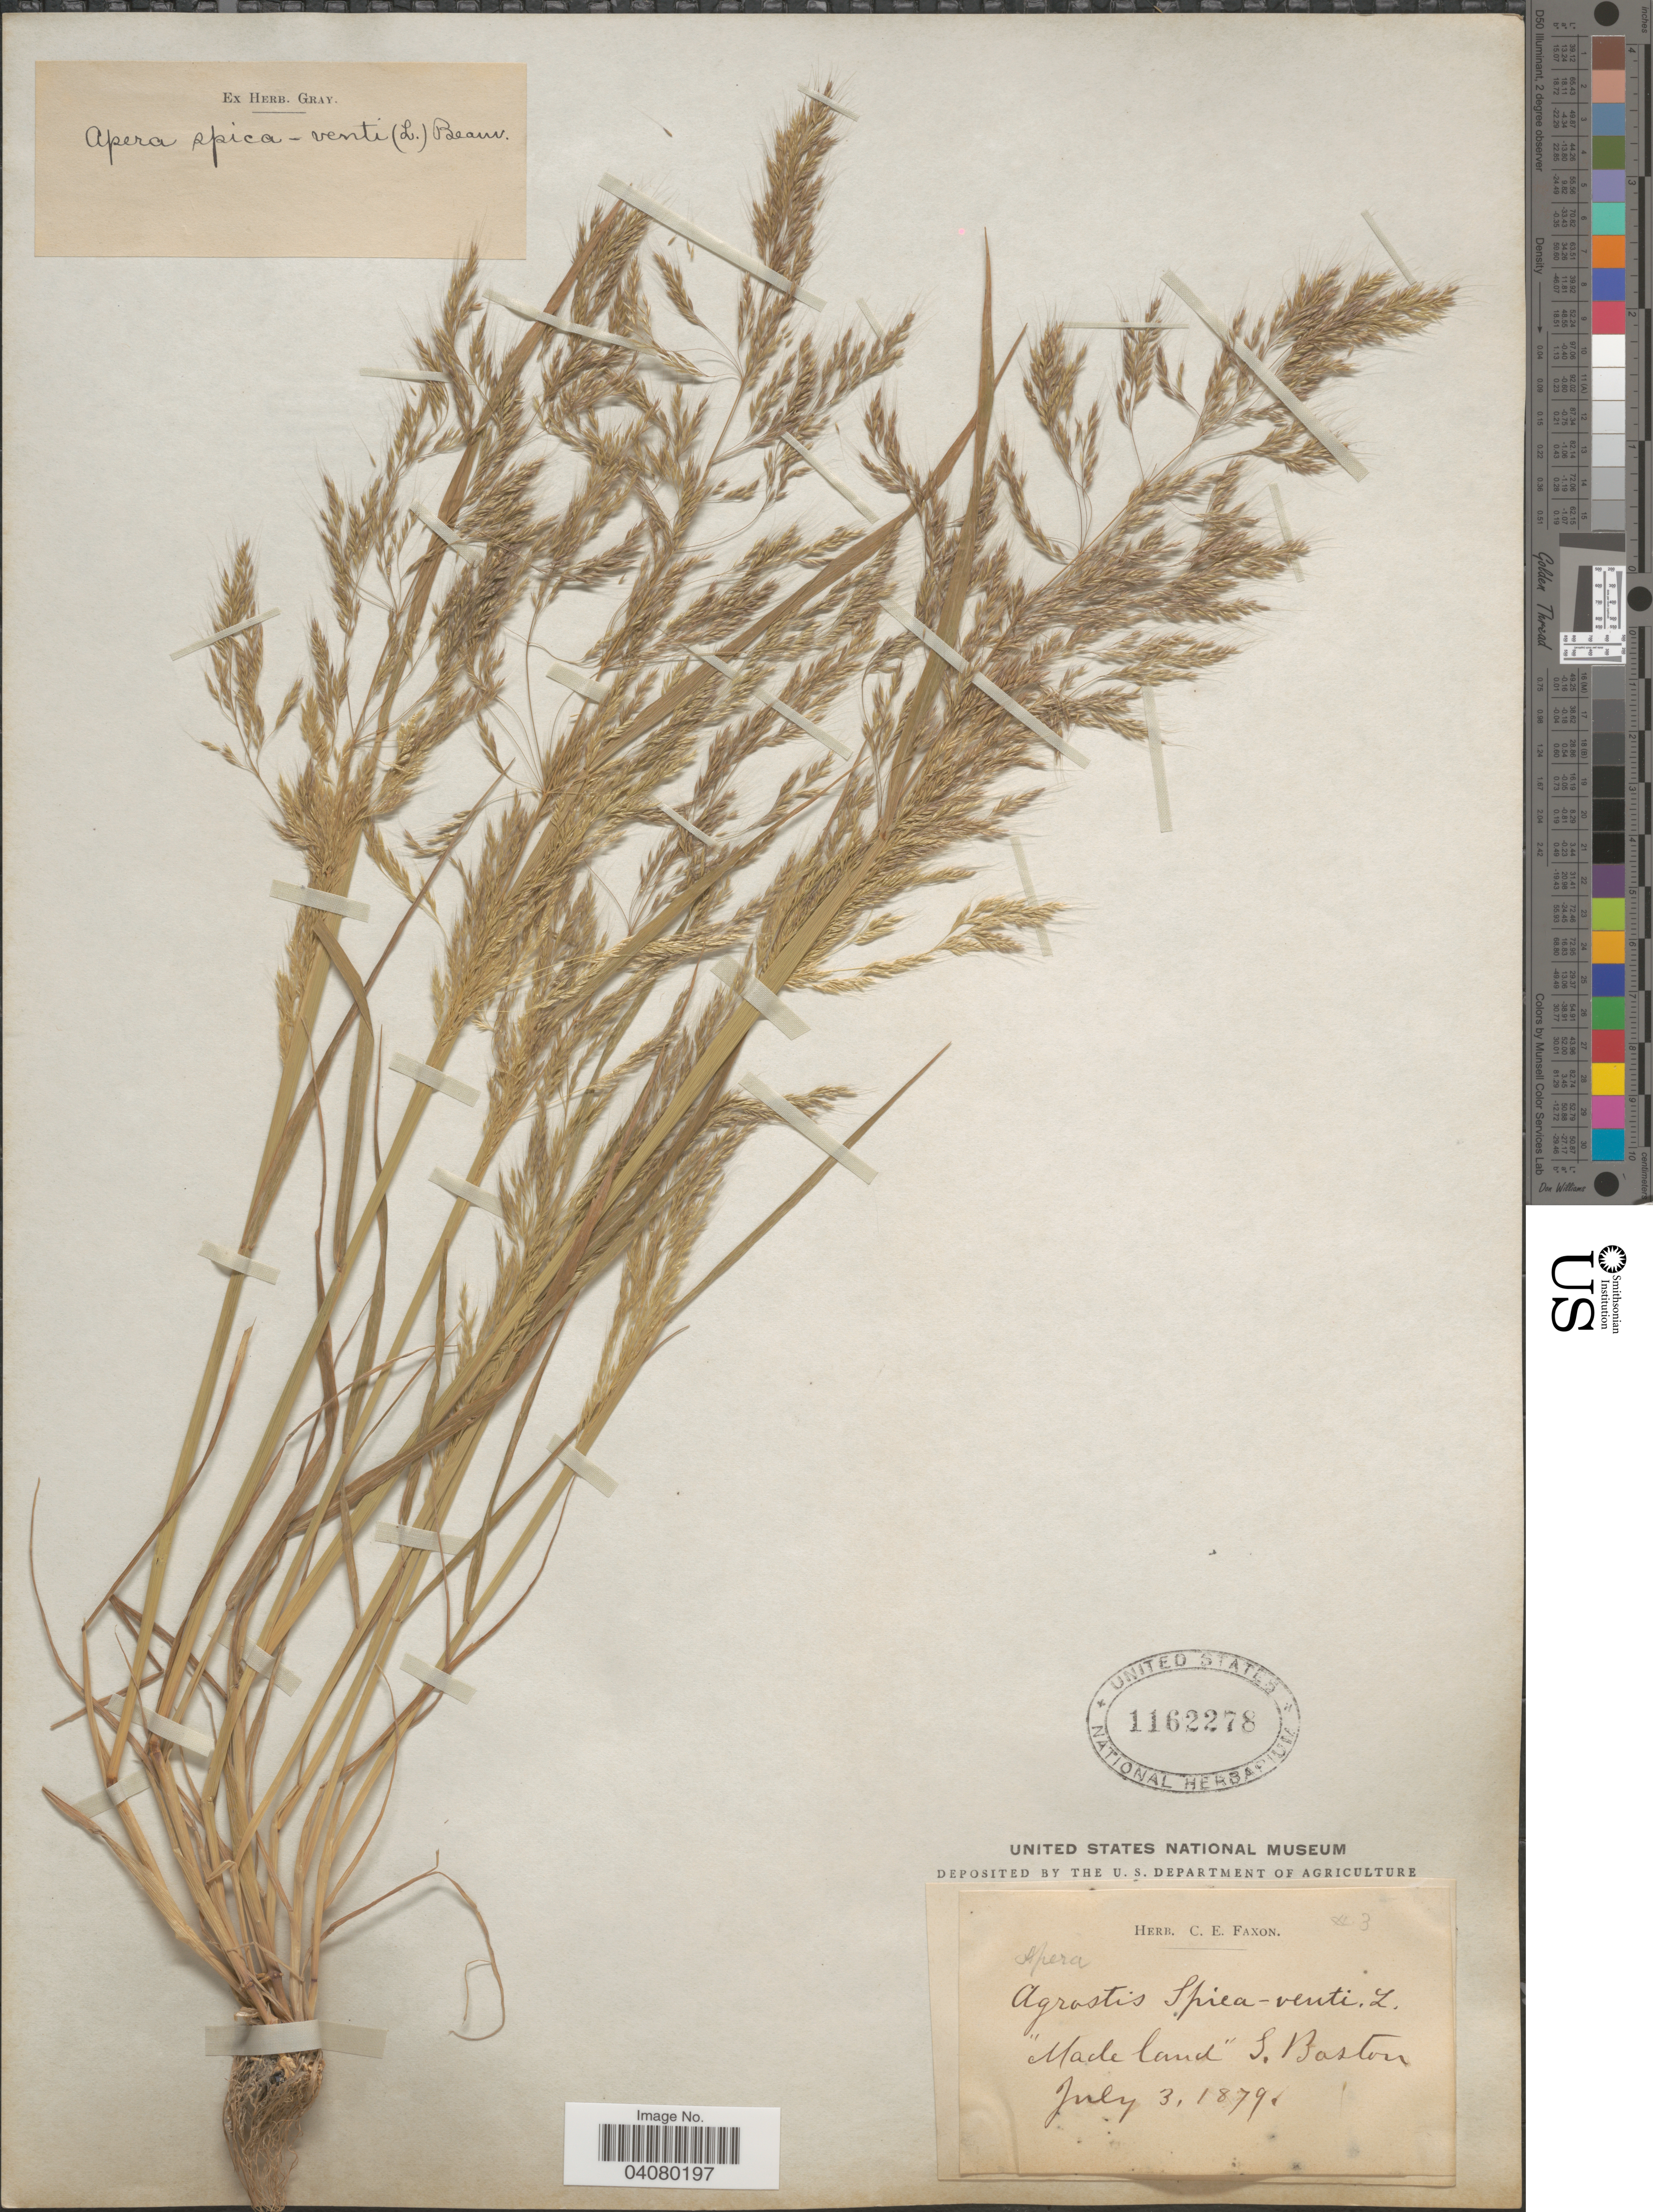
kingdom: Plantae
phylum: Tracheophyta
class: Liliopsida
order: Poales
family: Poaceae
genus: Apera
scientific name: Apera spica-venti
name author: (L.) P. Beauv.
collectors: Ex herb. C. E. Faxon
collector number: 3?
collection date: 1879-07-03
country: United States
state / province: Massachusetts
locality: Made land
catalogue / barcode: US 1162278